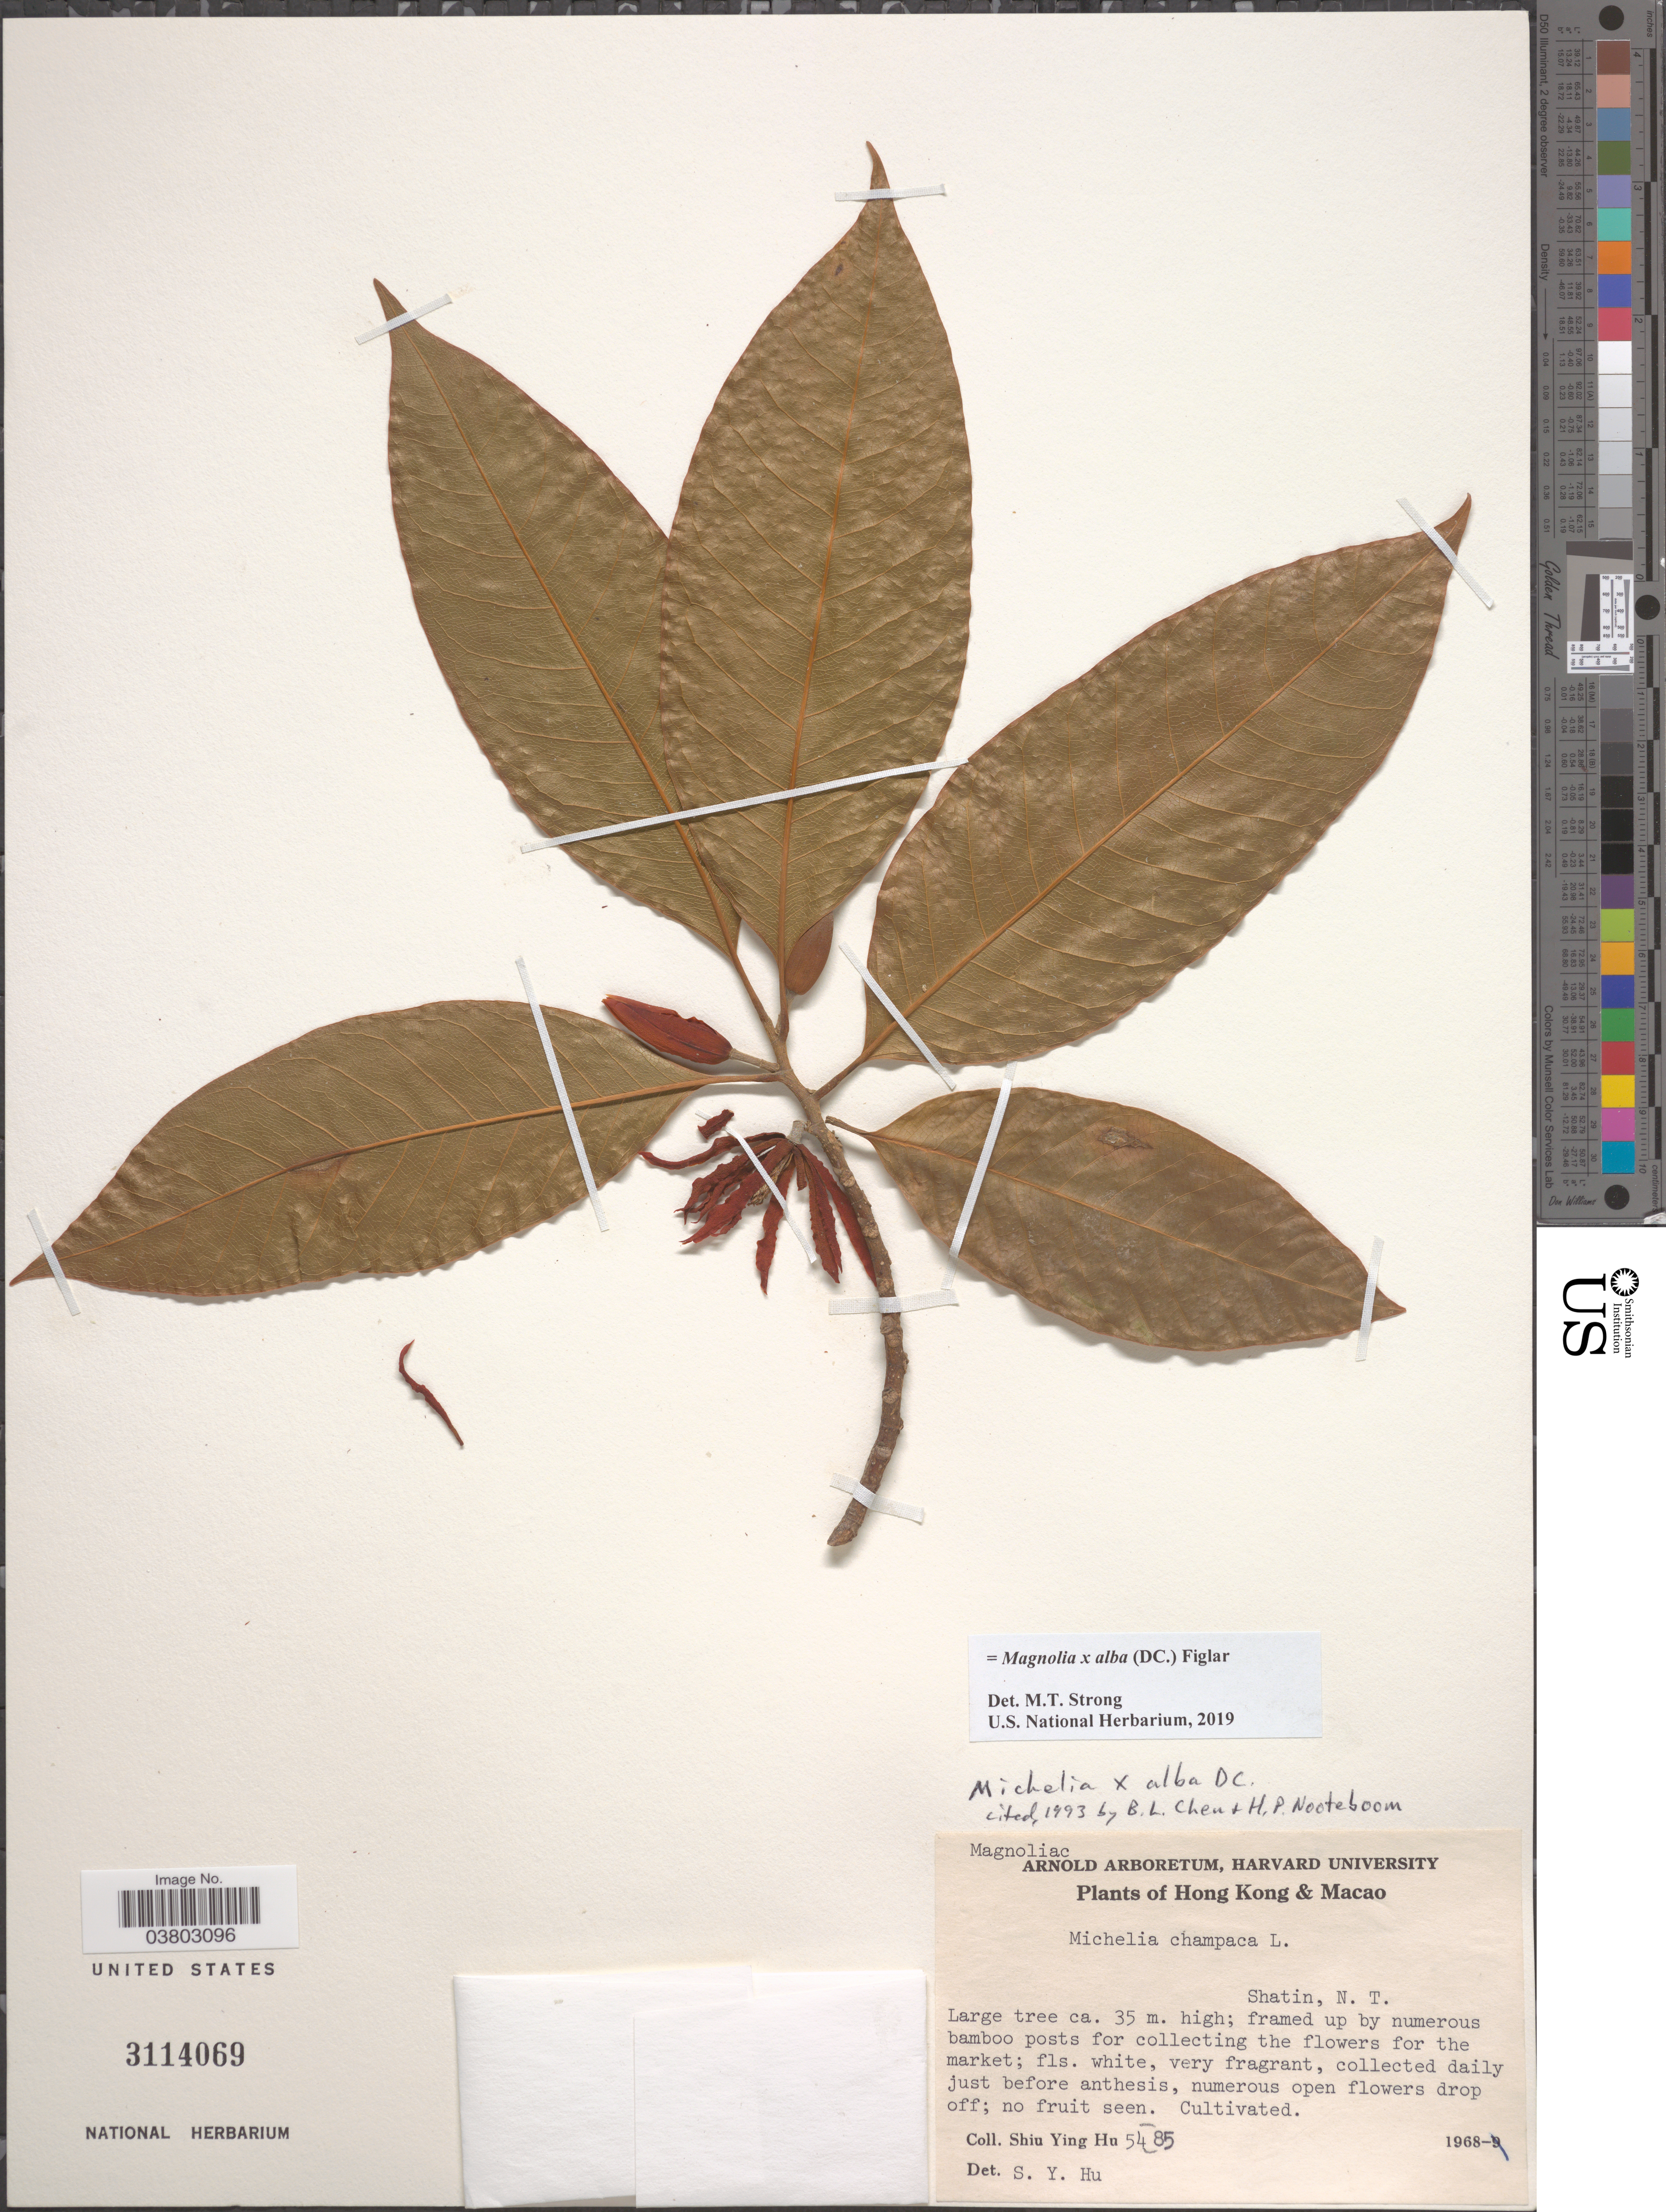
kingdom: Plantae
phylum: Tracheophyta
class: Magnoliopsida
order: Magnoliales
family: Magnoliaceae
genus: Magnolia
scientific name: Magnolia x alba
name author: (DC.) Figlar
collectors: S. Y. Hu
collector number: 5485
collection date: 1968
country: China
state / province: Hong Kong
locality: Macao.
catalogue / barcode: US 3114069